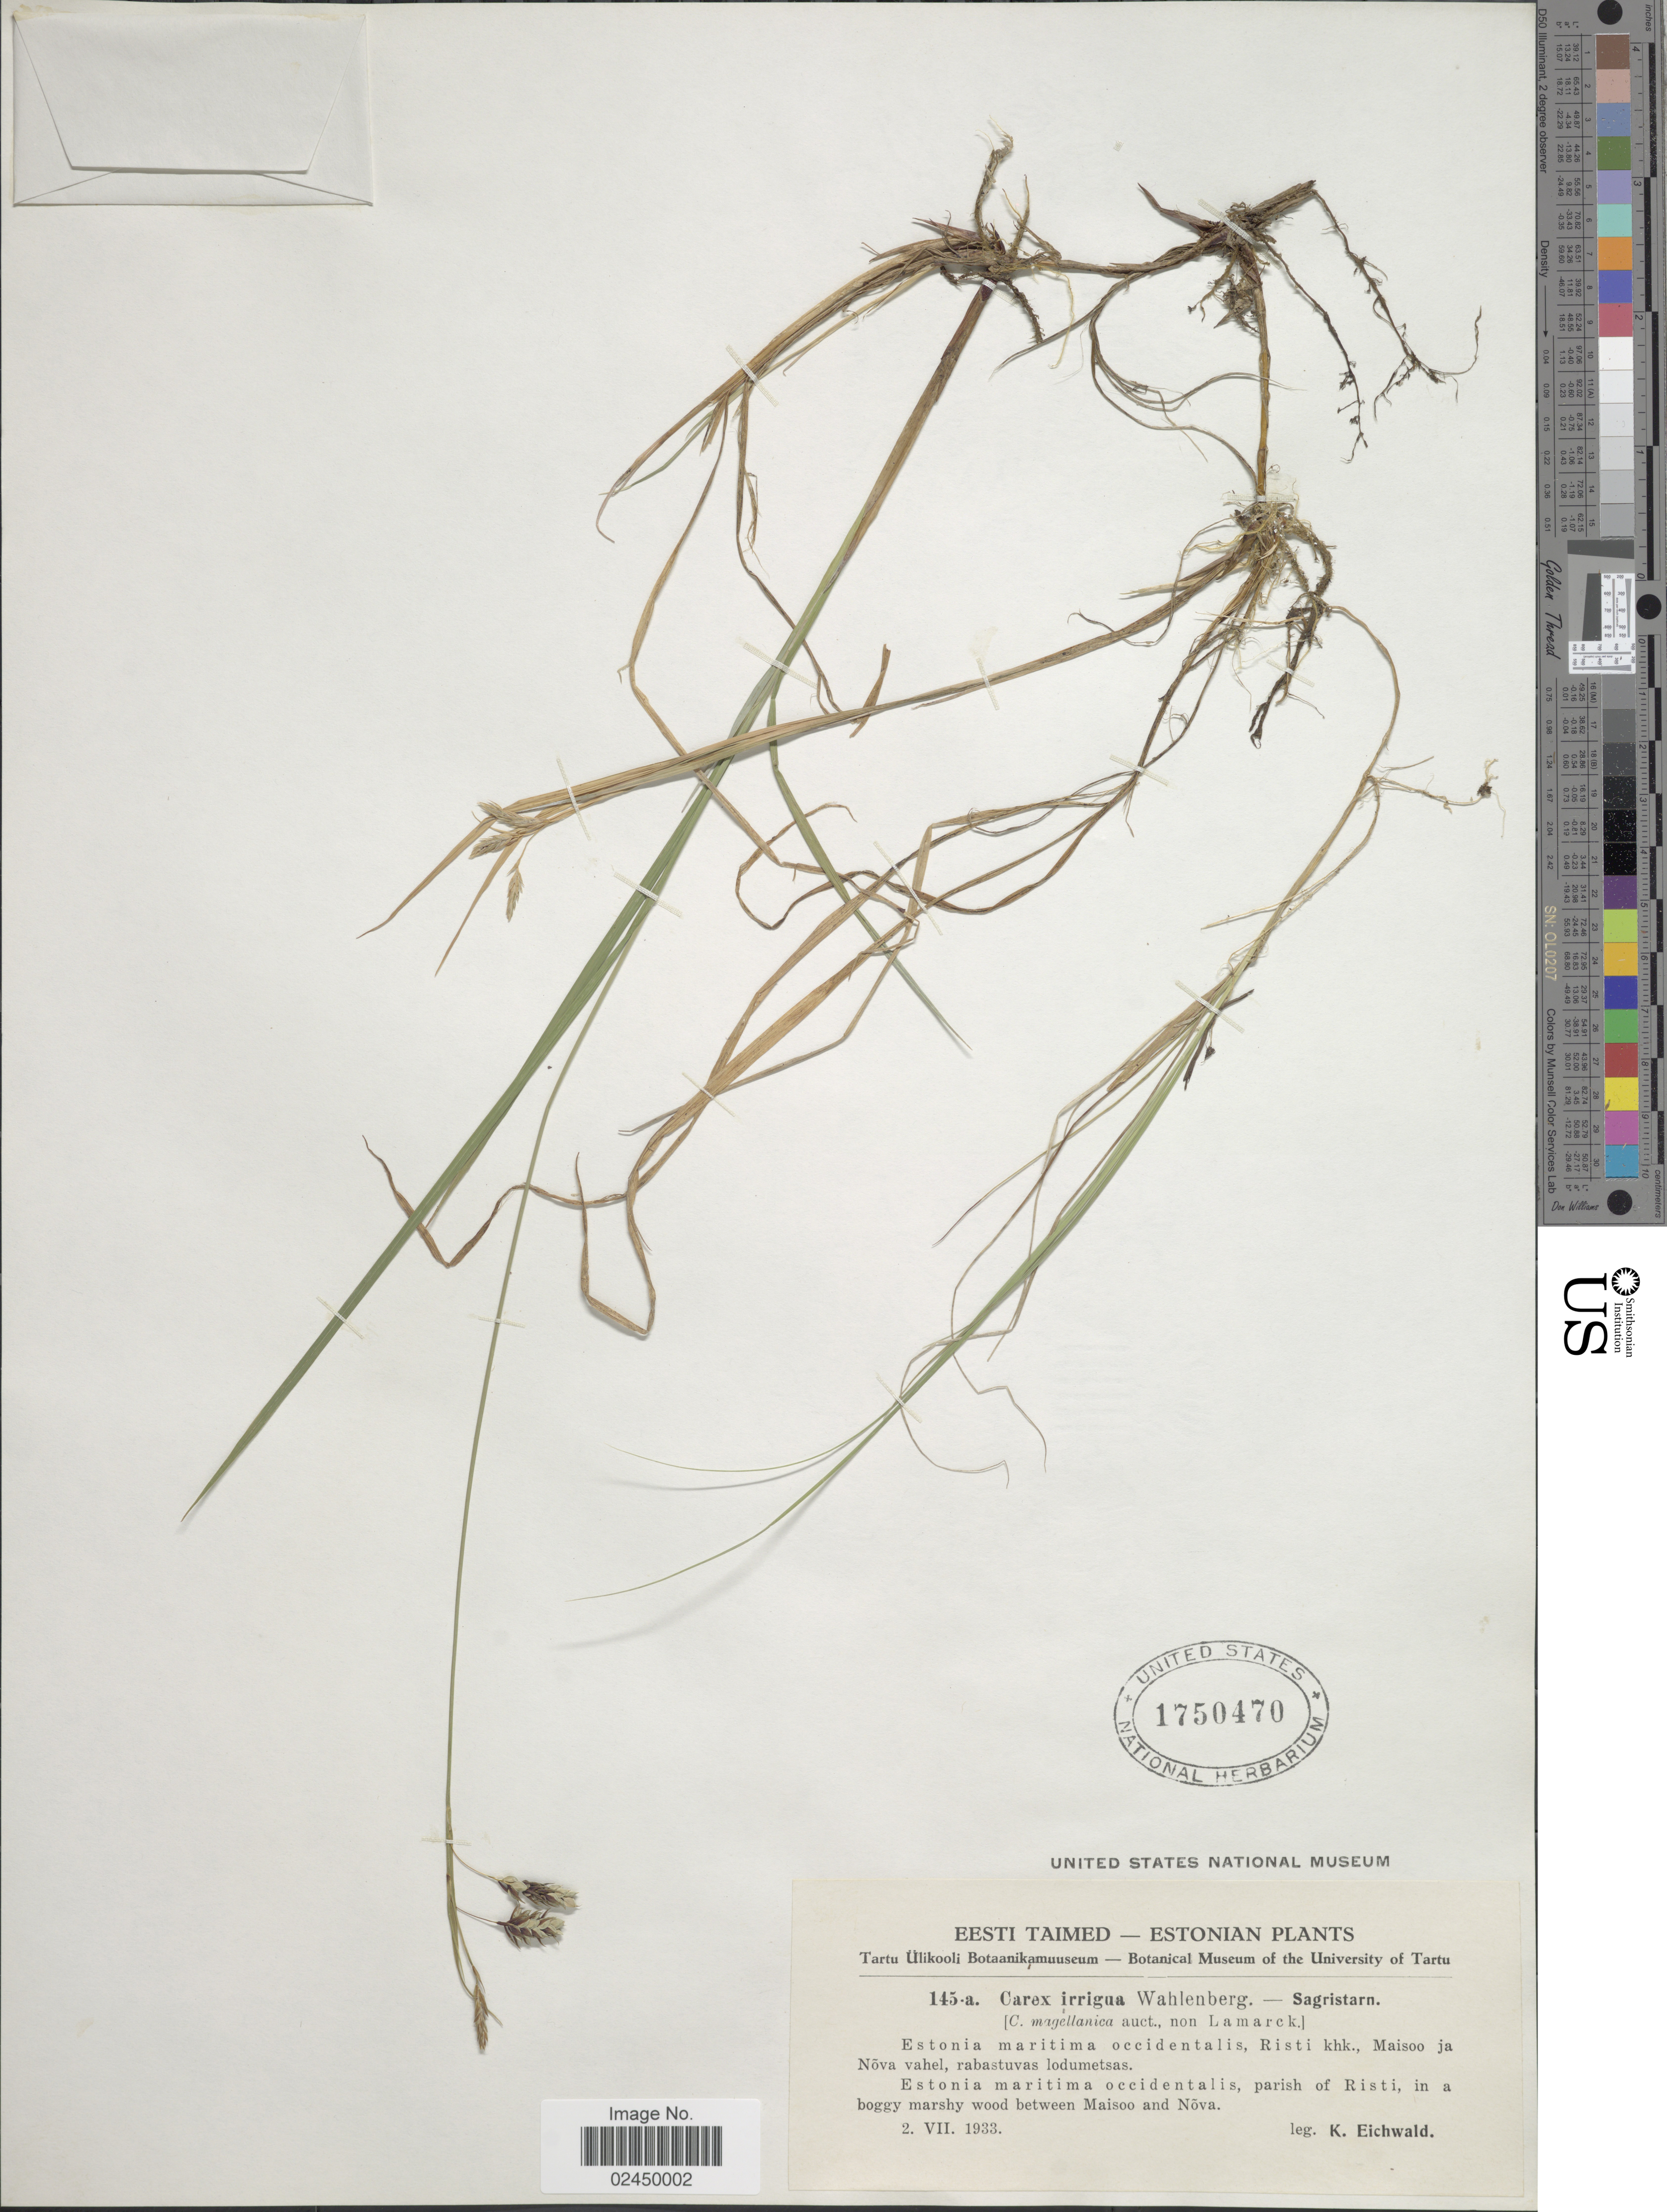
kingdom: Plantae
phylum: Tracheophyta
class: Liliopsida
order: Poales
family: Cyperaceae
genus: Carex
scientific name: Carex irrigua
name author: (Wahlenb.) Sm. ex Hoppe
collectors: K. Eichwald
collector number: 145a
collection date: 1933-07-02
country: Estonia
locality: Eesti Taimed - Estonian. Estonia maritima occidentalis, Risti khk., Maisoo ja Nova vahel, rabastuvas lodumetsas. Estonia maritima occidentalis, parish of Risti, in a boggy marshy wood between Maisoo and Nova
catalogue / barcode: US 1750470